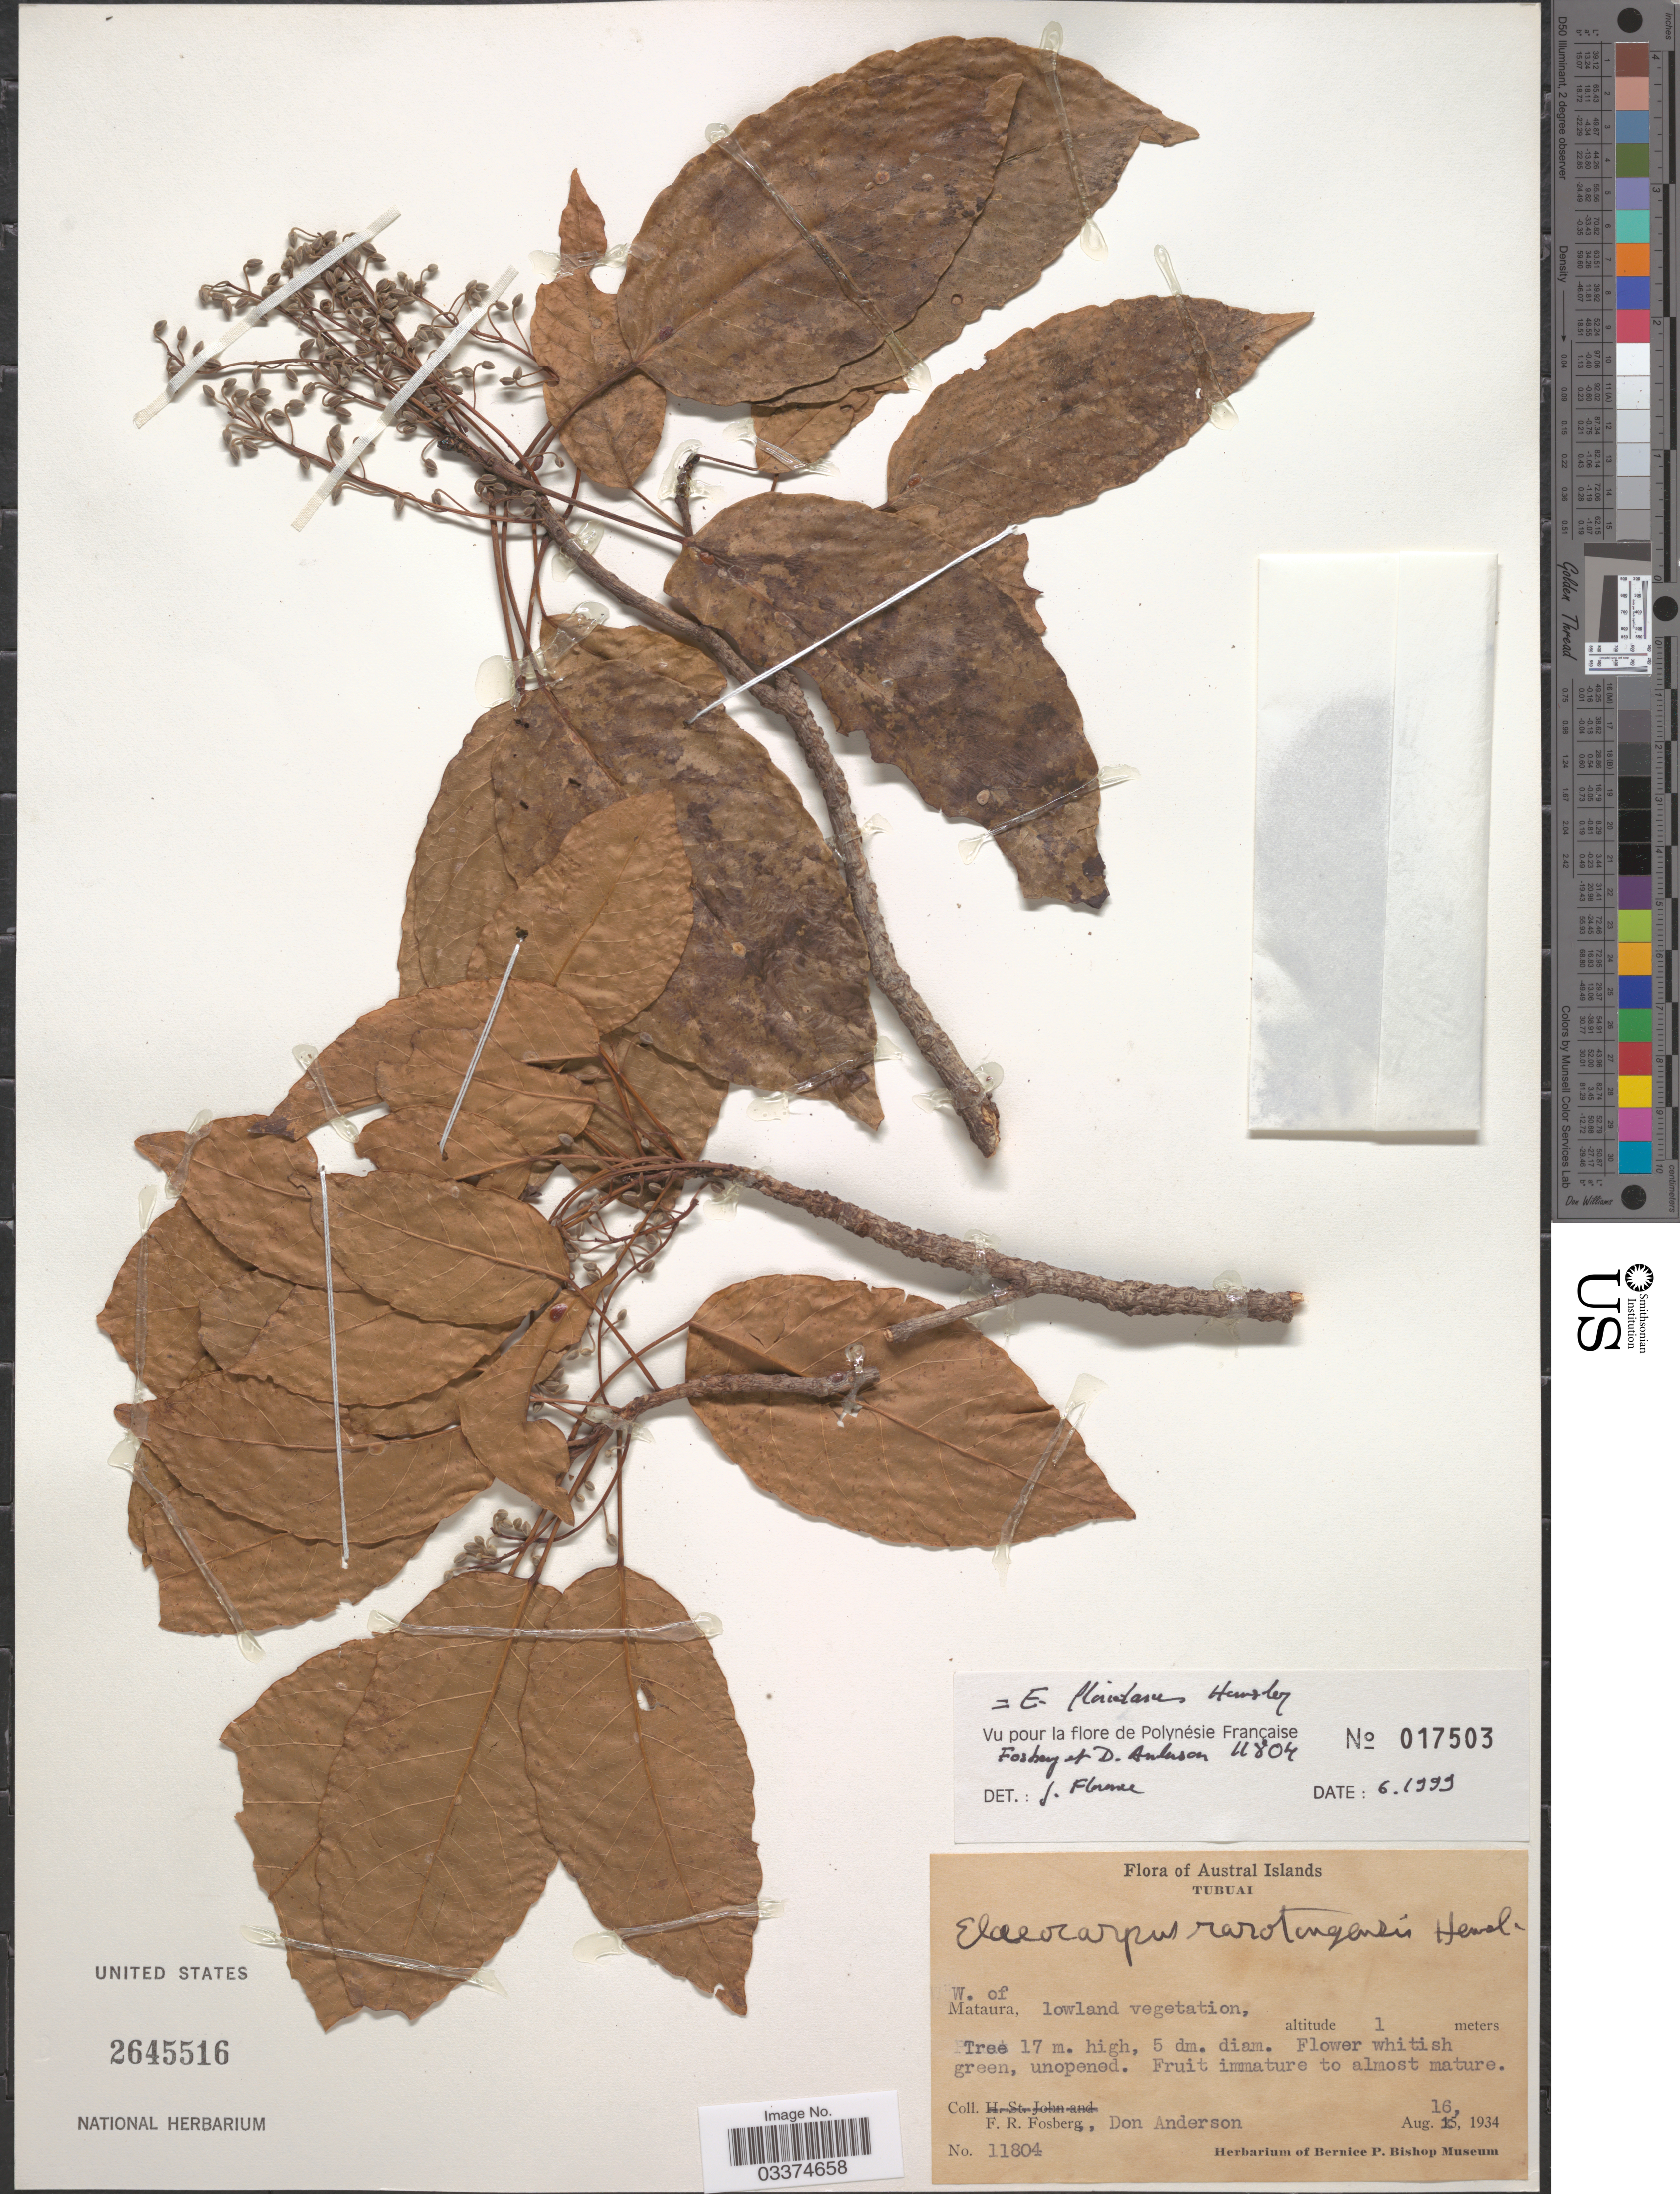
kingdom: Plantae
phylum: Tracheophyta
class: Magnoliopsida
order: Oxalidales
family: Elaeocarpaceae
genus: Elaeocarpus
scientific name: Elaeocarpus rarotongensis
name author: Hemsl.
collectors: F. R. Fosberg & D. Anderson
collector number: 11804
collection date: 1934-08-16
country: French Polynesia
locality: Austral Islands, Tubuai, W. of Mataura.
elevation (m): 1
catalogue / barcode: US 2645516